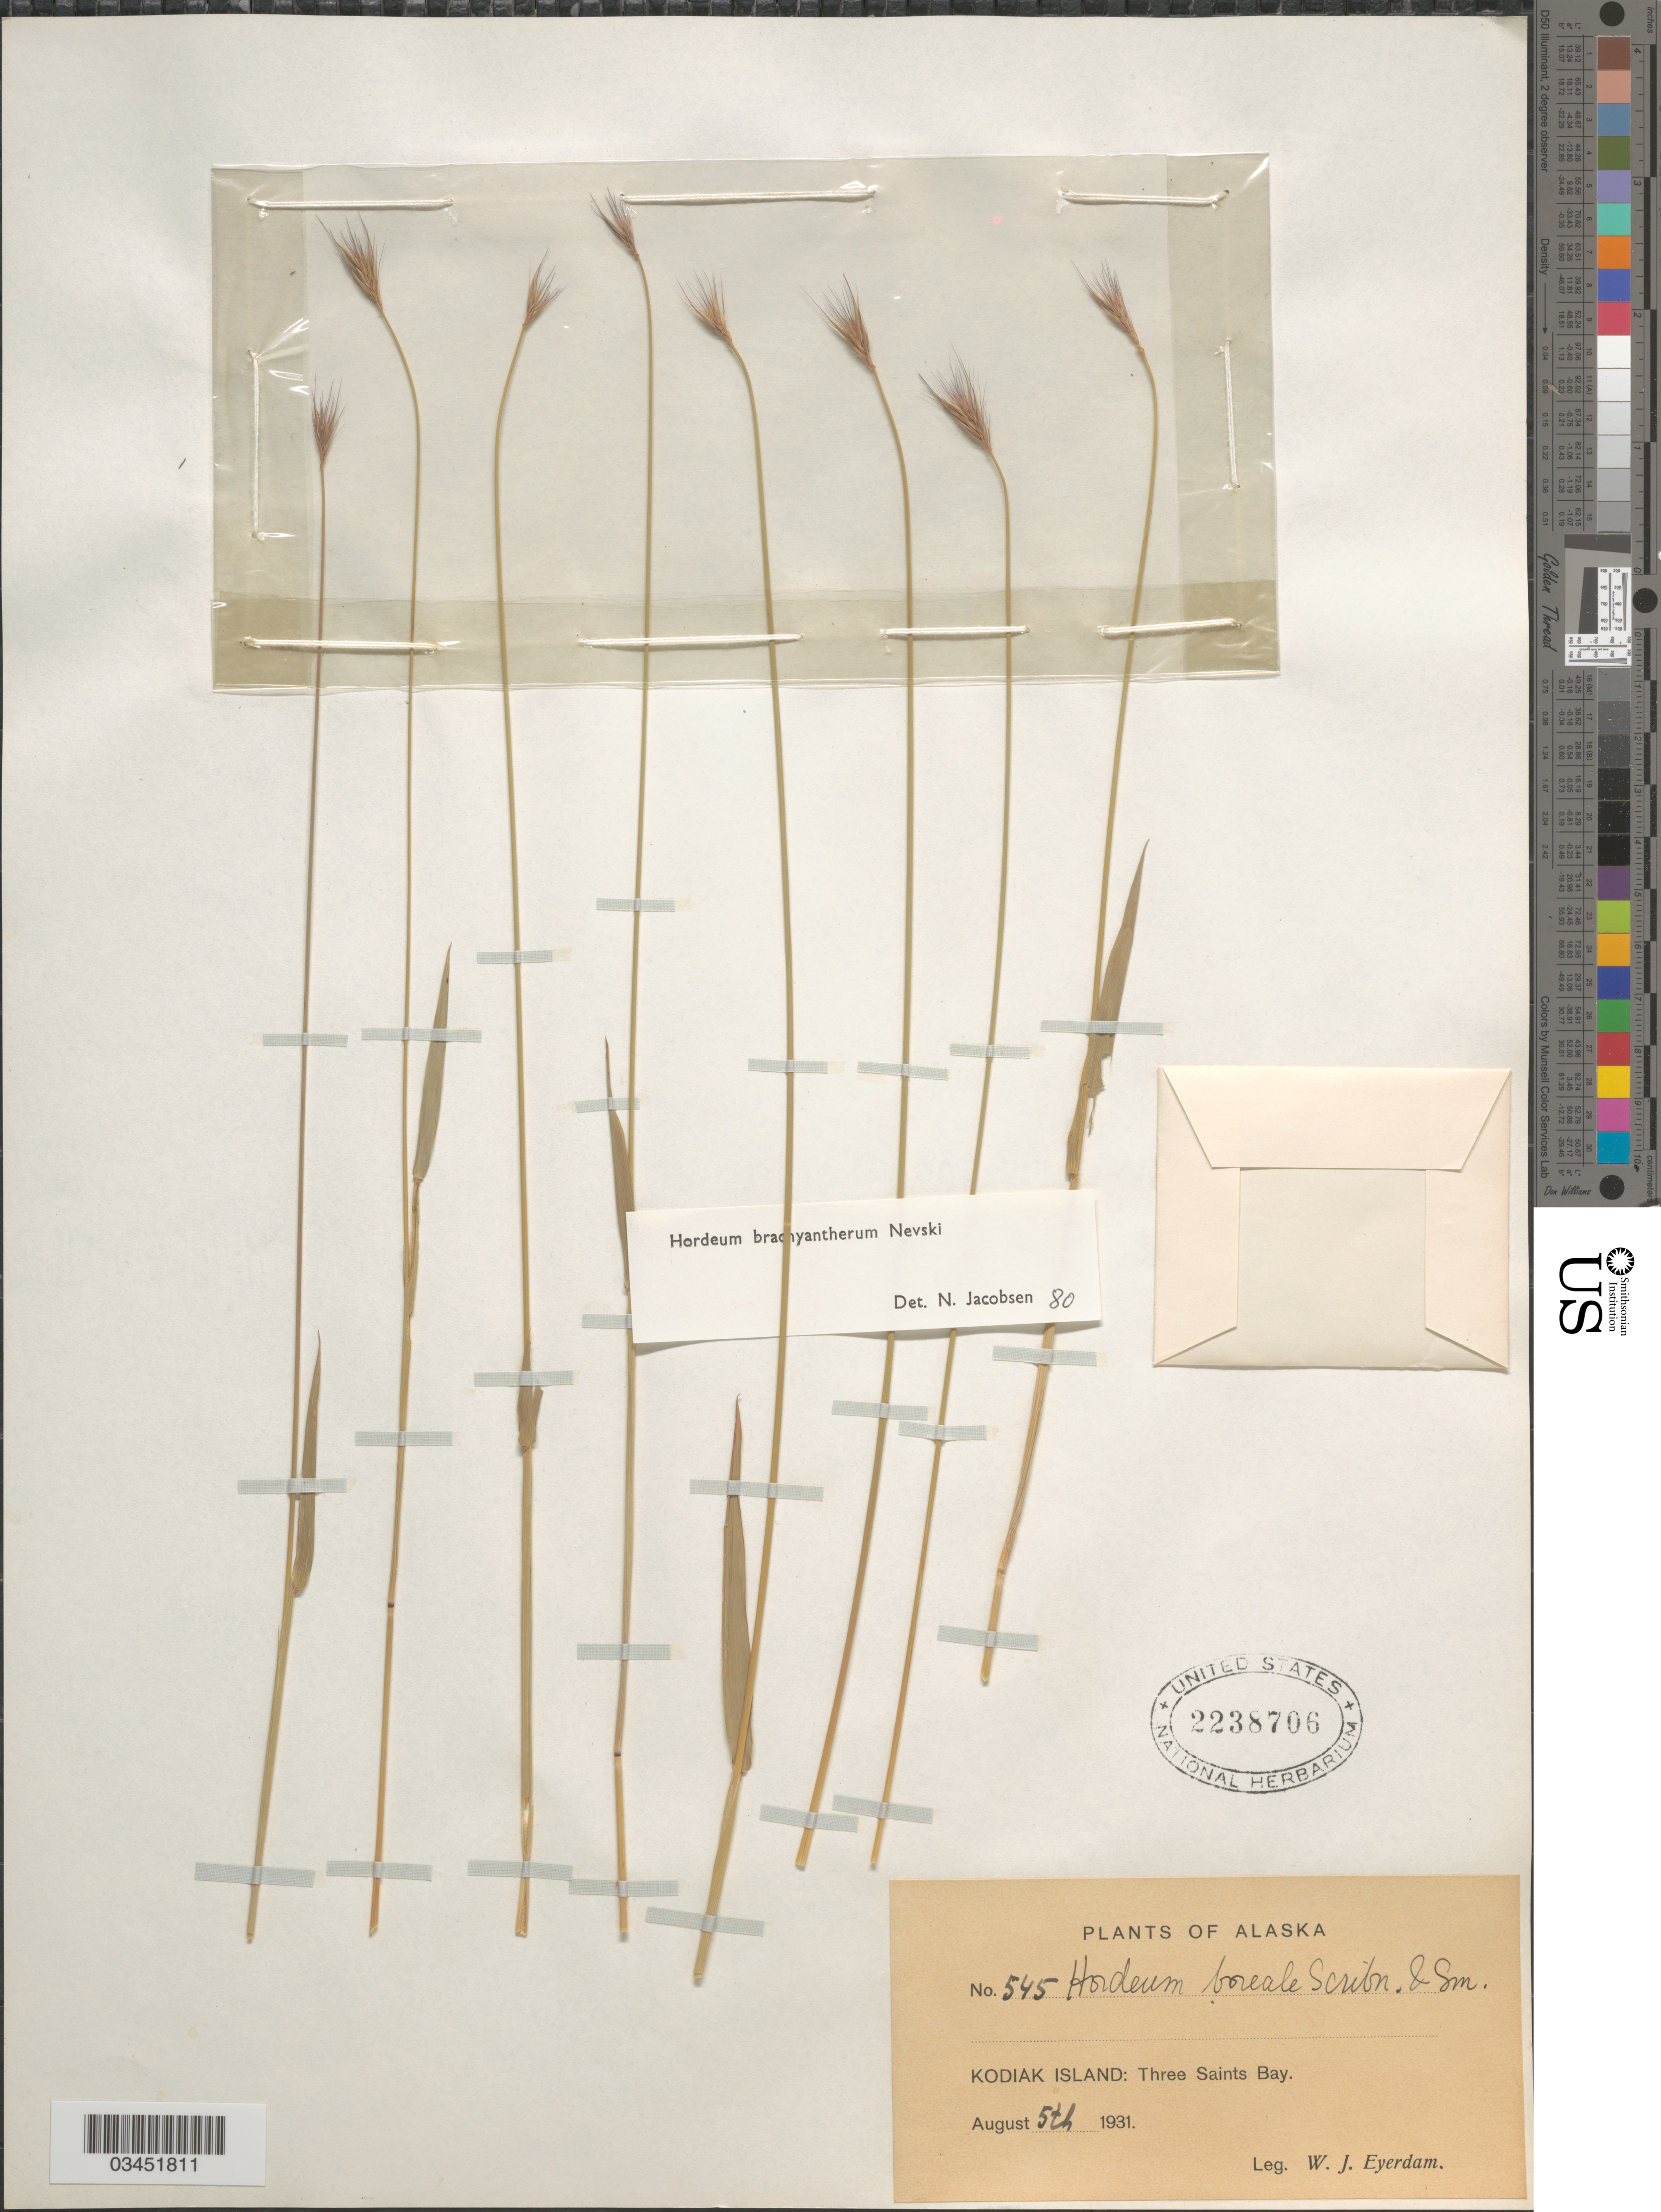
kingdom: Plantae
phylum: Tracheophyta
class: Liliopsida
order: Poales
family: Poaceae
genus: Hordeum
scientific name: Hordeum brachyantherum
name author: Nevski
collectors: W. J. Eyerdam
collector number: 545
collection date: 1931-08-05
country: United States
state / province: Alaska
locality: Kodiak Island: Three Saints Bay.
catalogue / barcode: US 2238706